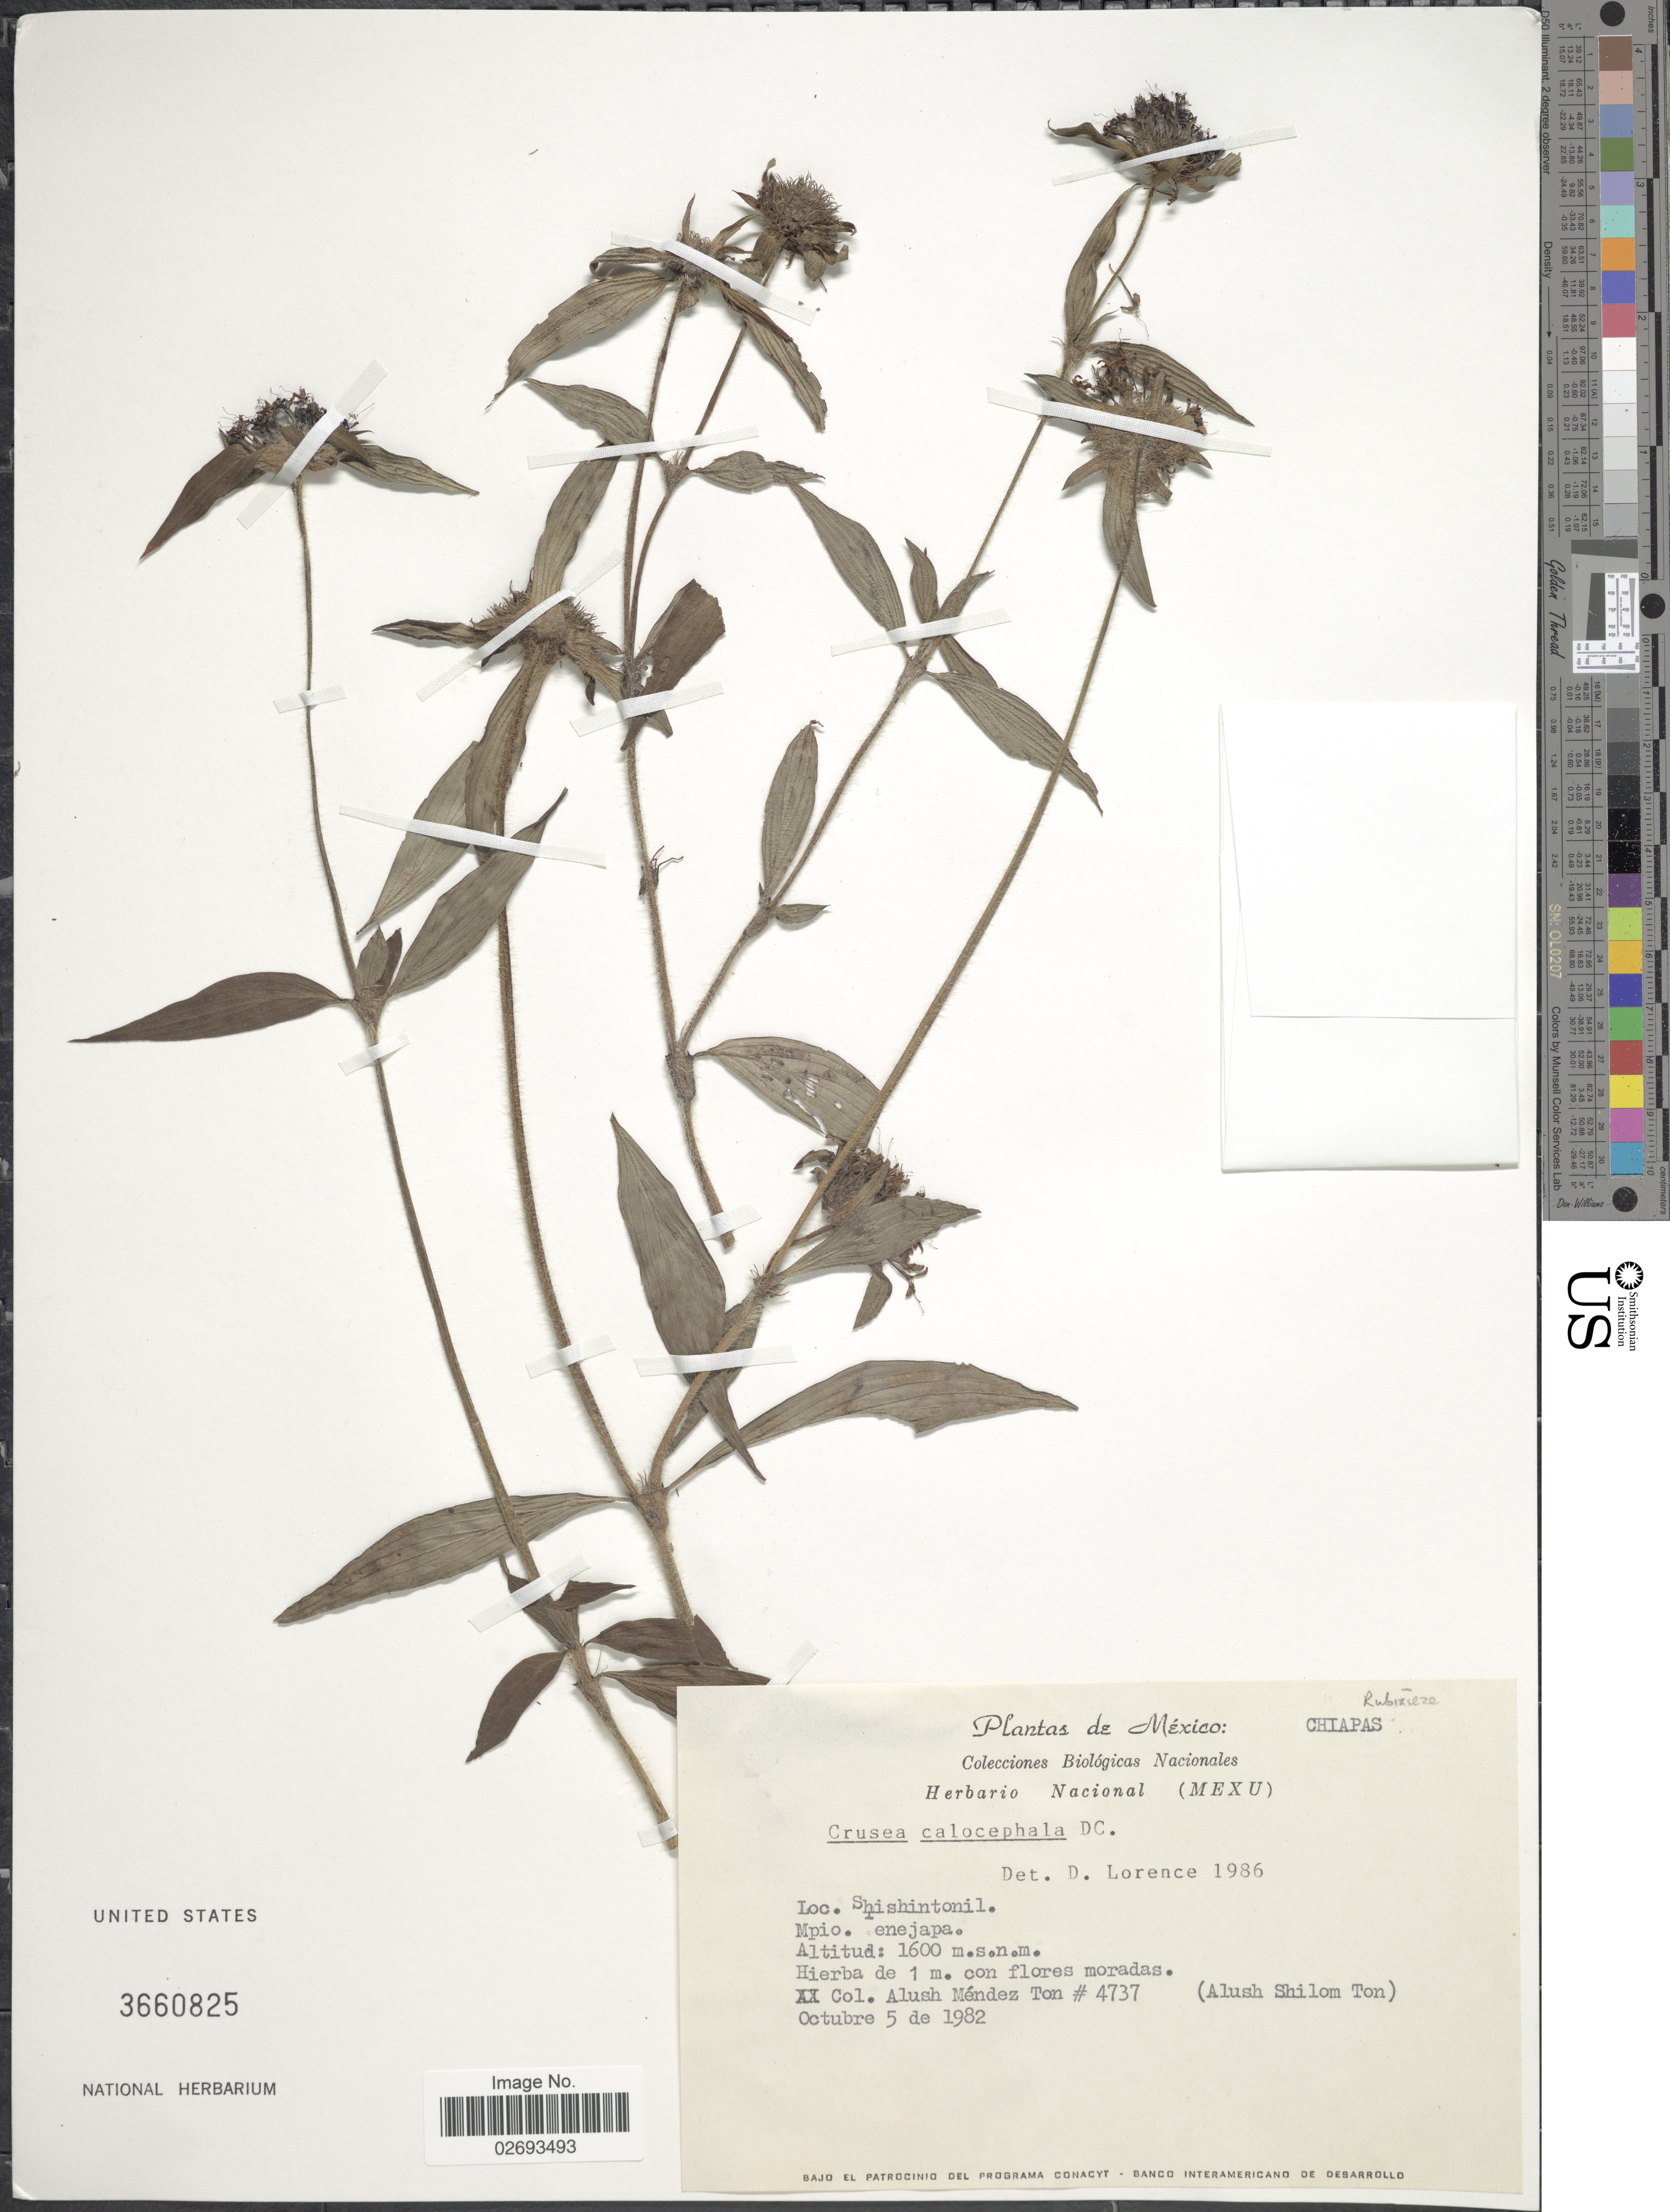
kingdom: Plantae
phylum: Tracheophyta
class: Magnoliopsida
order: Gentianales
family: Rubiaceae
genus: Crusea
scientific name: Crusea calocephala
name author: DC.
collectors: A. S. Ton & A. S. Ton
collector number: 4737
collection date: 1982-10-05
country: Mexico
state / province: Chiapas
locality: Shishintonil. Mpio. Tenejapa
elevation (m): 1600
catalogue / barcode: US 3660825